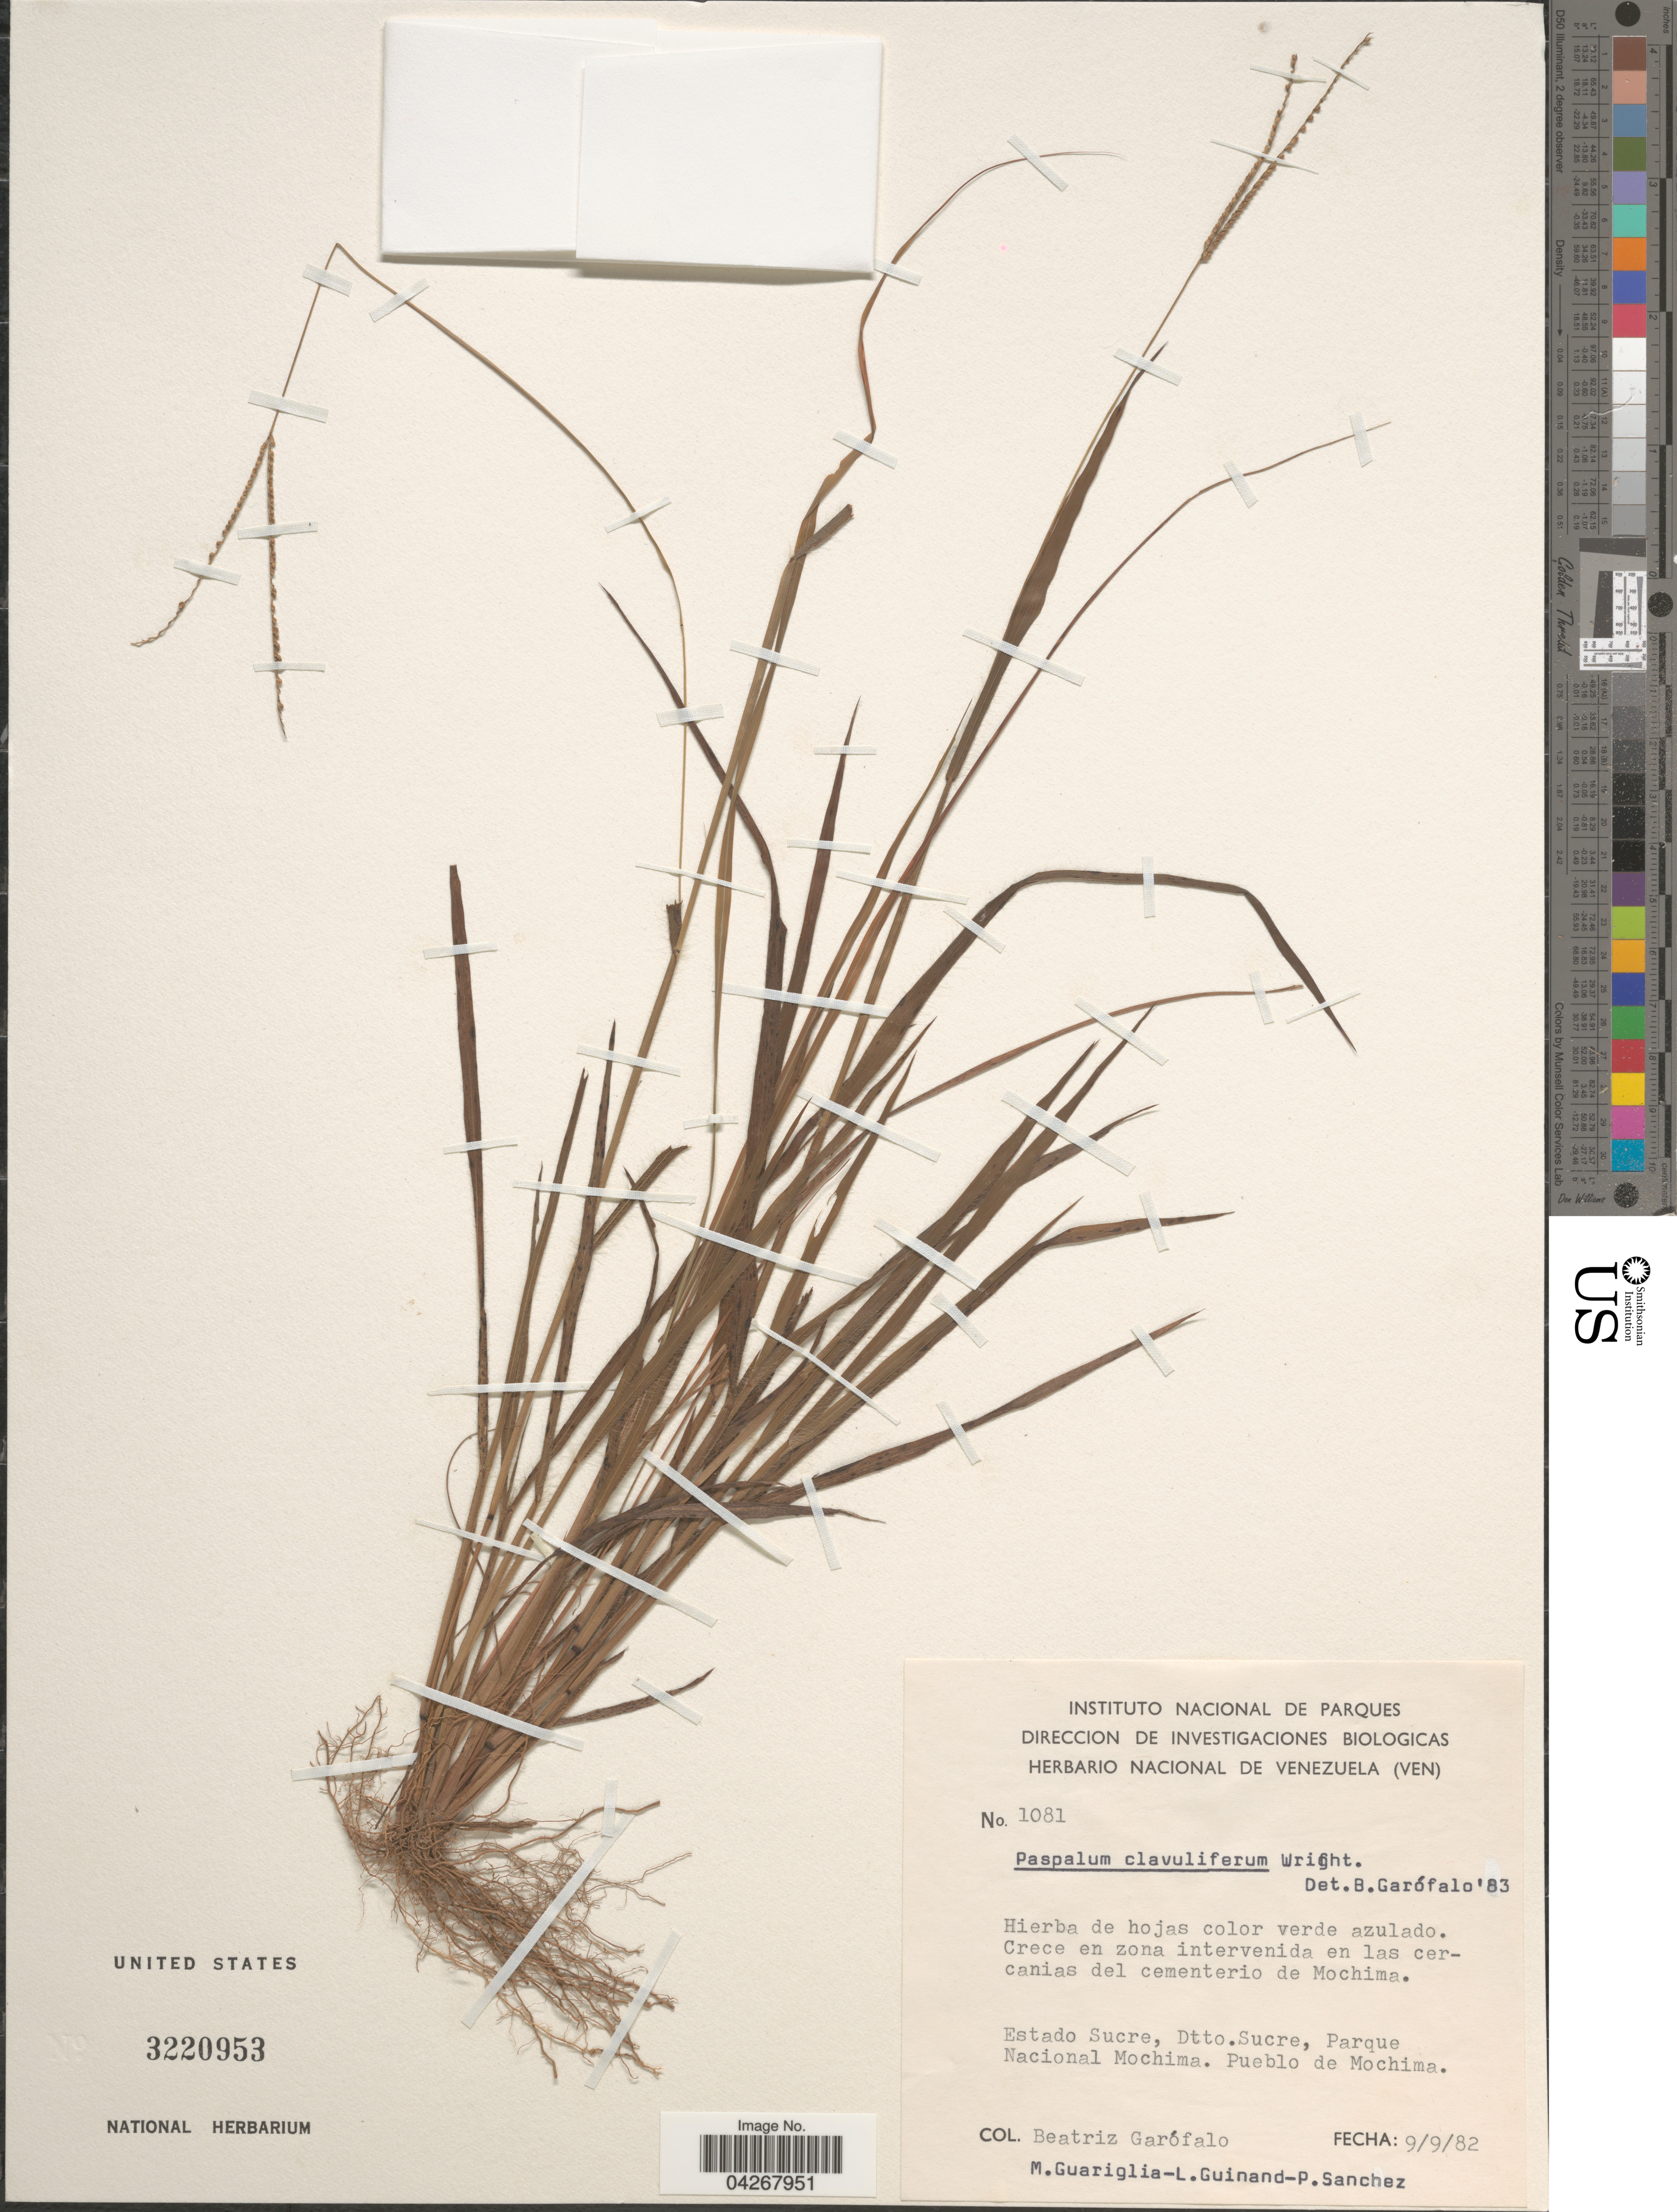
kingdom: Plantae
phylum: Tracheophyta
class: Liliopsida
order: Poales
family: Poaceae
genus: Paspalum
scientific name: Paspalum clavuliferum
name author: C. Wright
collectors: B. Garofalo, M. Guariglia, L. Guinand & P. Sanchez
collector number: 1081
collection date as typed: Transcribed d/m/y: 9/9/82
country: Venezuela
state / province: Sucre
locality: Crece en zona intervenida en las cercanias del cementerio de Mochima. Dtto. Sucre, Parque Nacional Mochima. Pueblo de Mochima.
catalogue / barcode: US 3220953